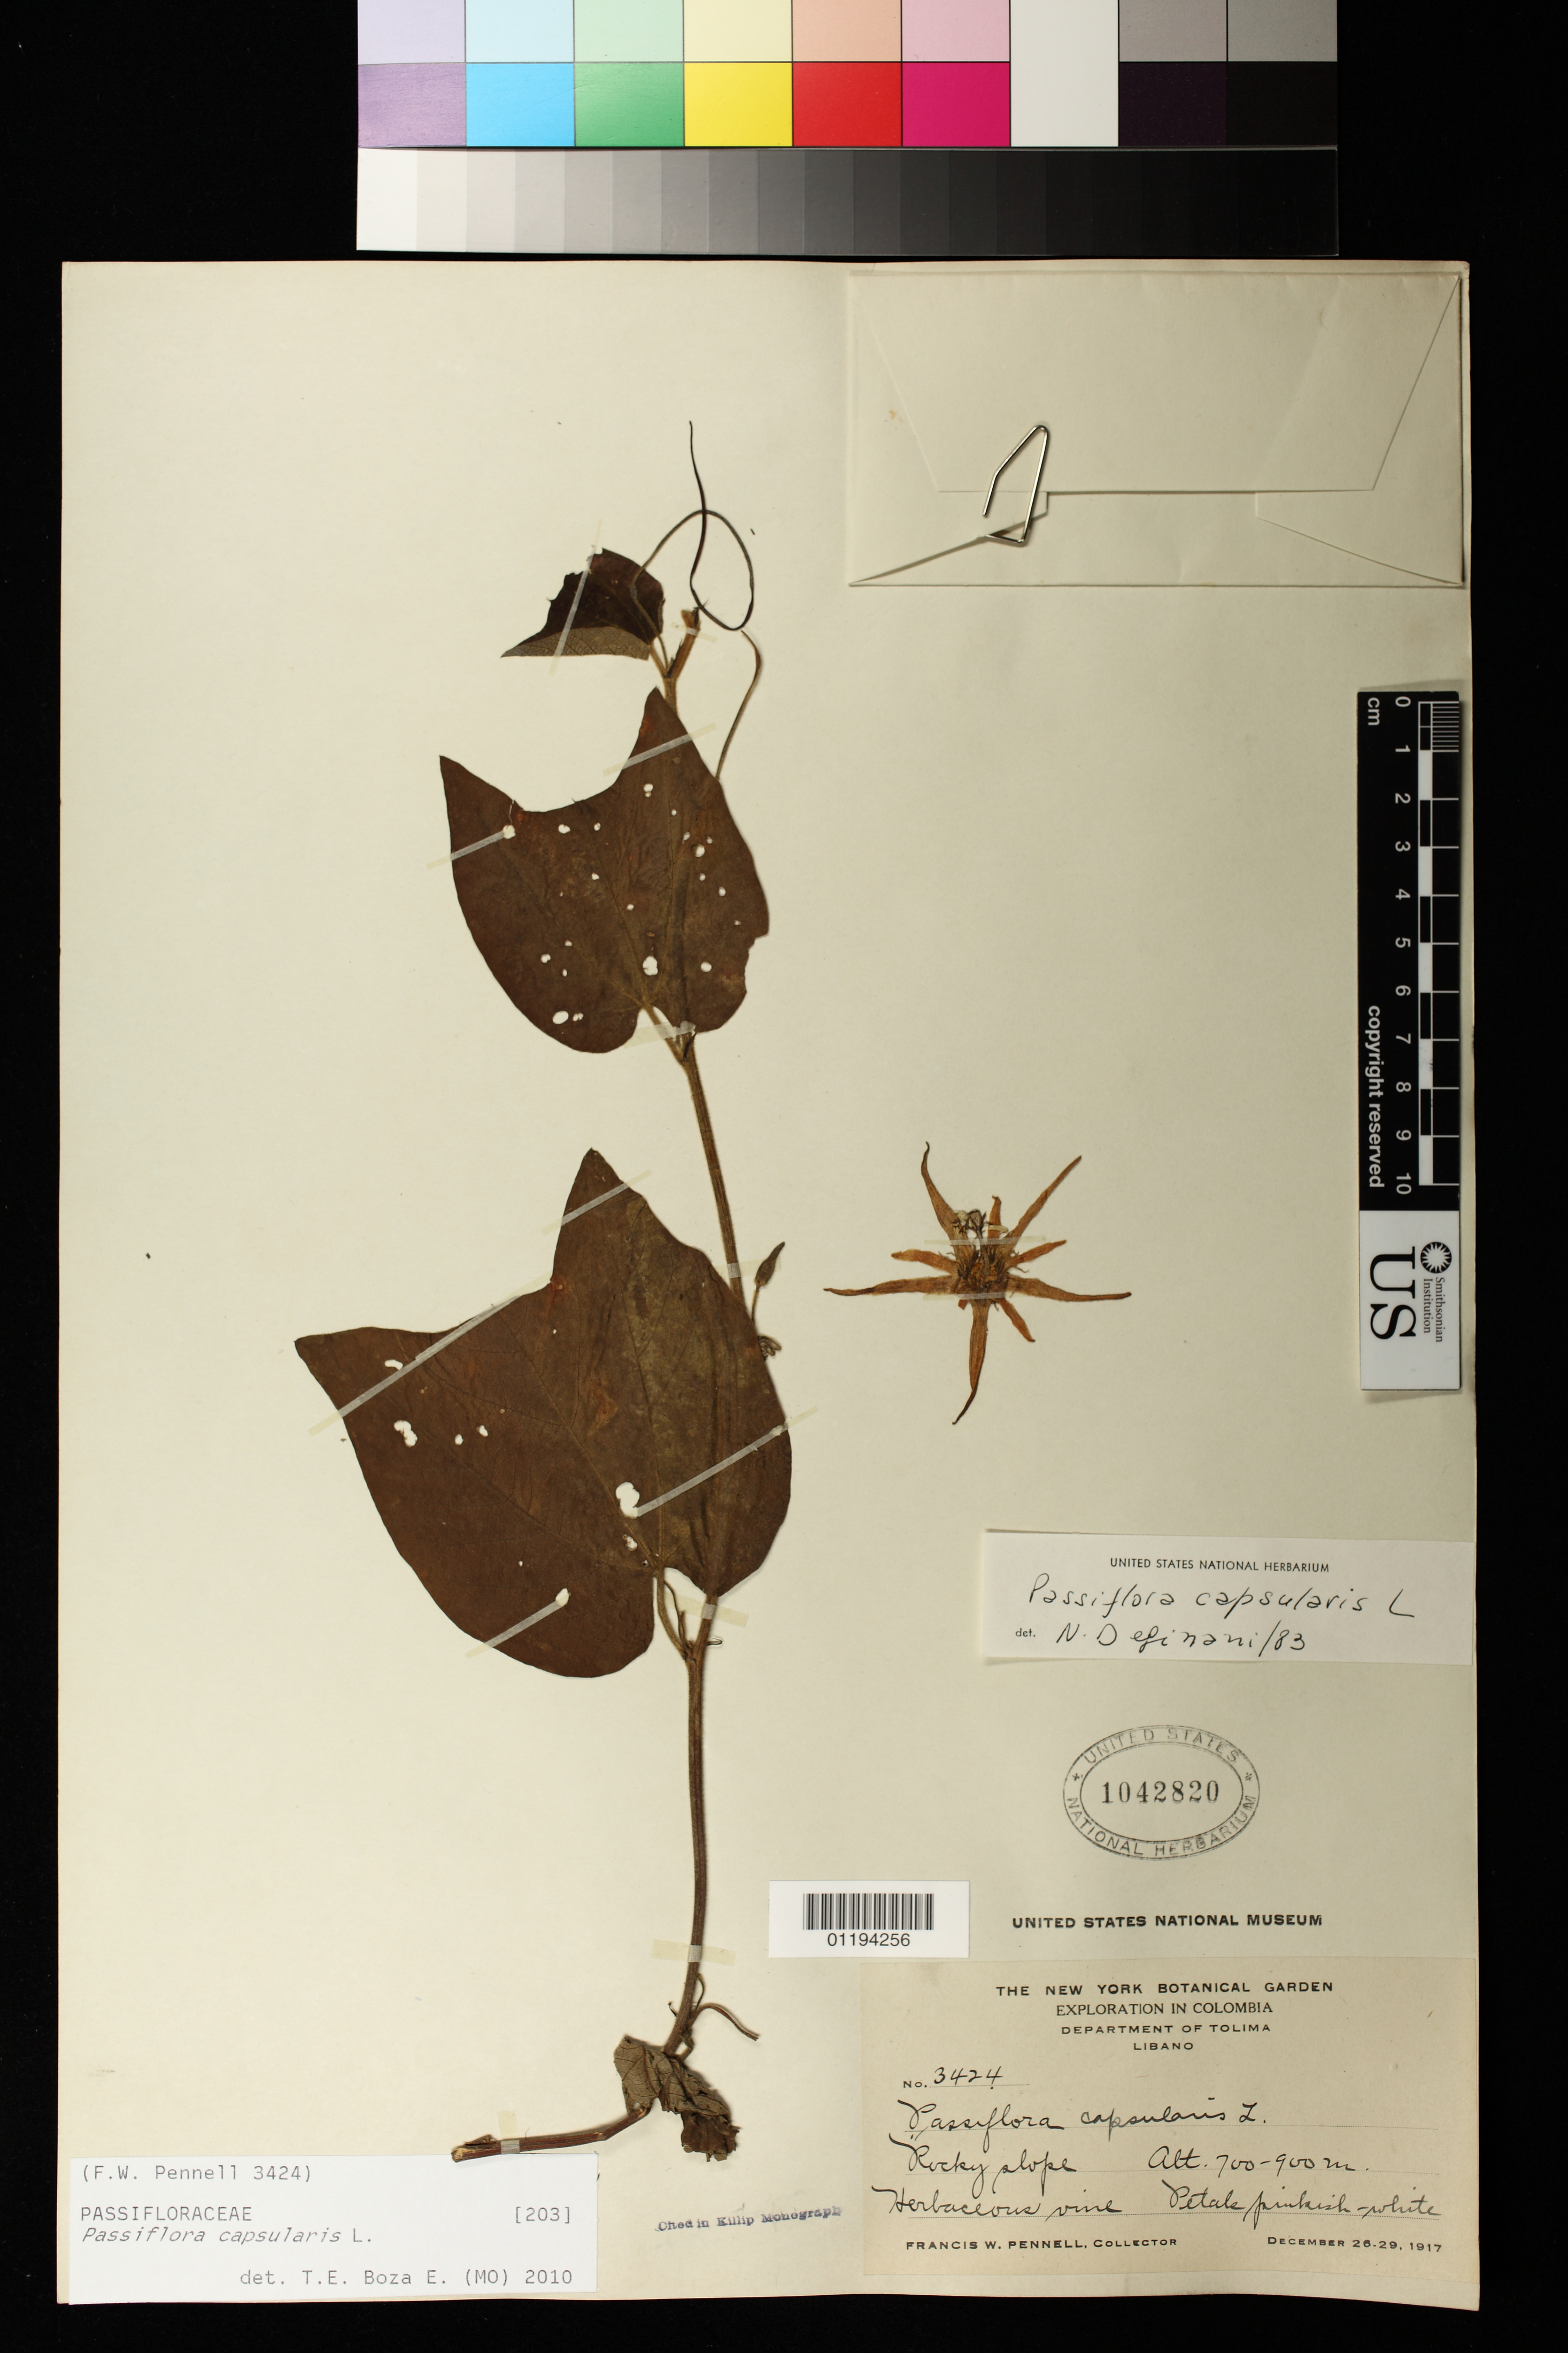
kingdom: Plantae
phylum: Tracheophyta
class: Magnoliopsida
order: Malpighiales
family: Passifloraceae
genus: Passiflora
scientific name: Passiflora capsularis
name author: L.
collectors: F. W. Pennell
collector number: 3424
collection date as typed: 1917 Dec 26 1917 Dec 29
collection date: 1917-12-26/1917-12-29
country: Colombia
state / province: Tolima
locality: Department of Tolima, Libano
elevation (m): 700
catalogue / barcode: US 1042820